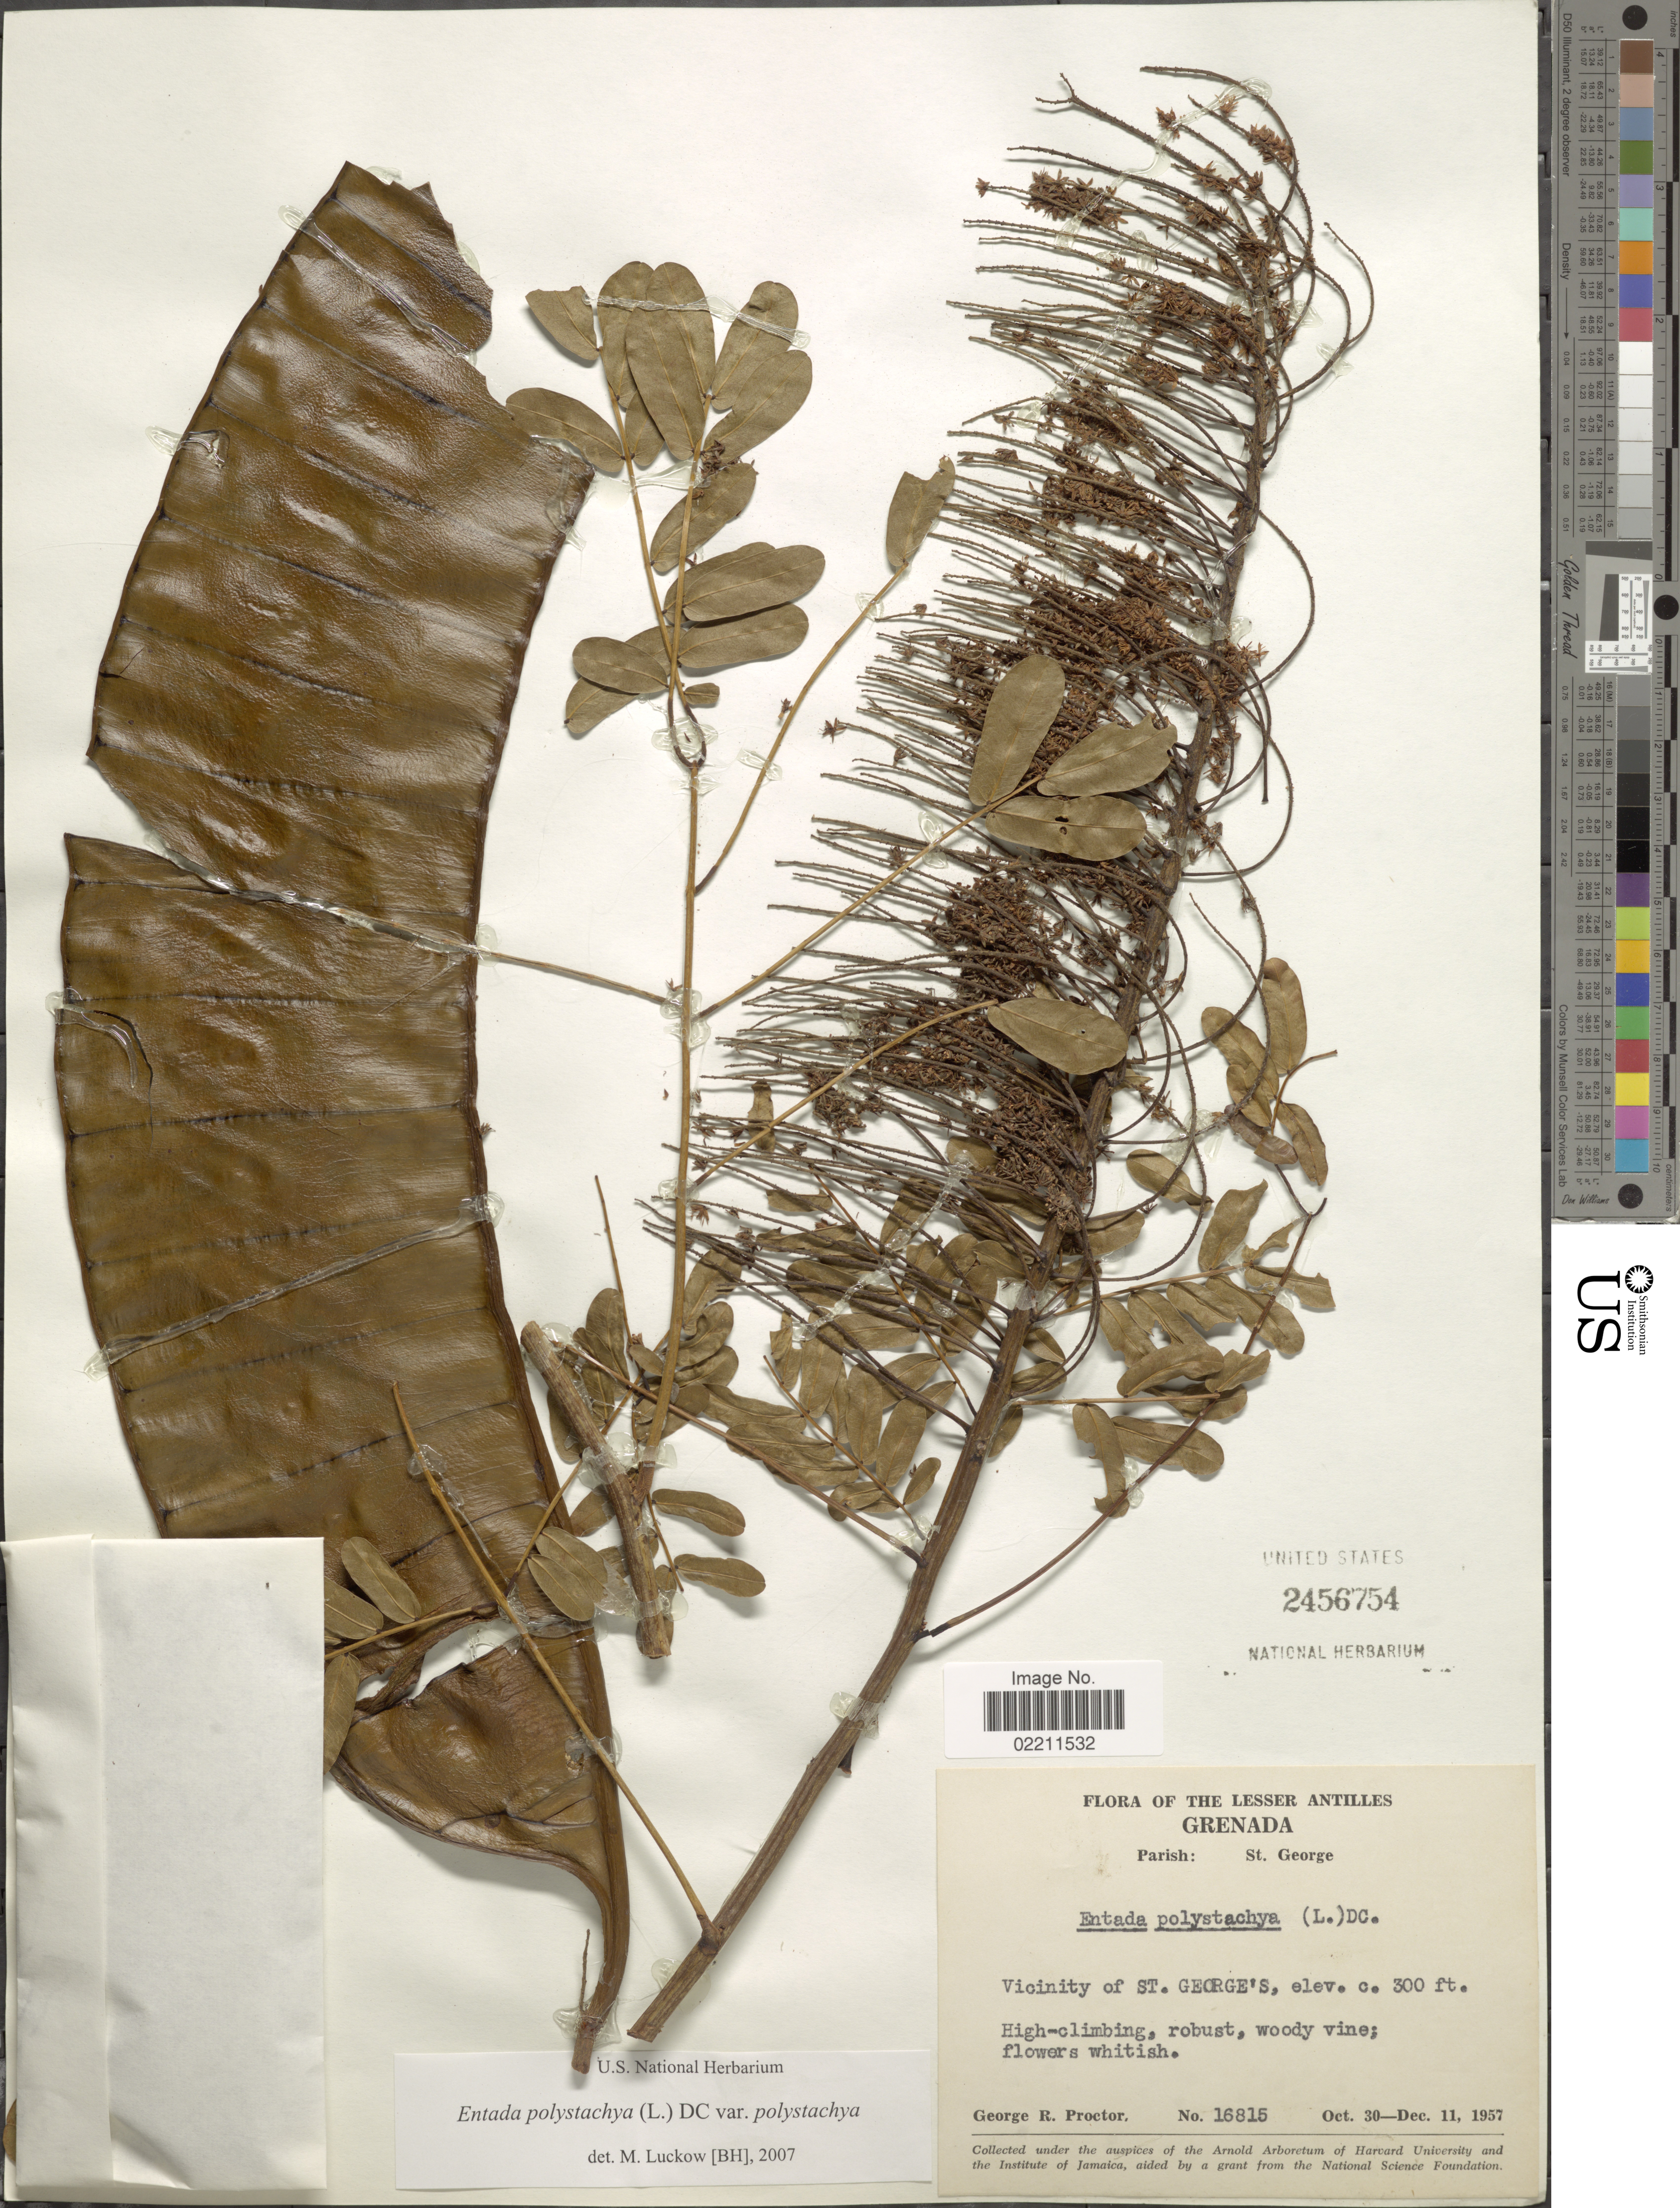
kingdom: Plantae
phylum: Tracheophyta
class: Magnoliopsida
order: Fabales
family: Fabaceae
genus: Entada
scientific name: Entada polystachya var. polystachya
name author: (L.) DC.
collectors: G. Proctor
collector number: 16815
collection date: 1957-10-30/1957-12-11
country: Grenada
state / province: Saint George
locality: The Lesser Antilles, Grenada, Parish: St, George. Vicinity of St. George's.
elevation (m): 91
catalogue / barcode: US 2456754